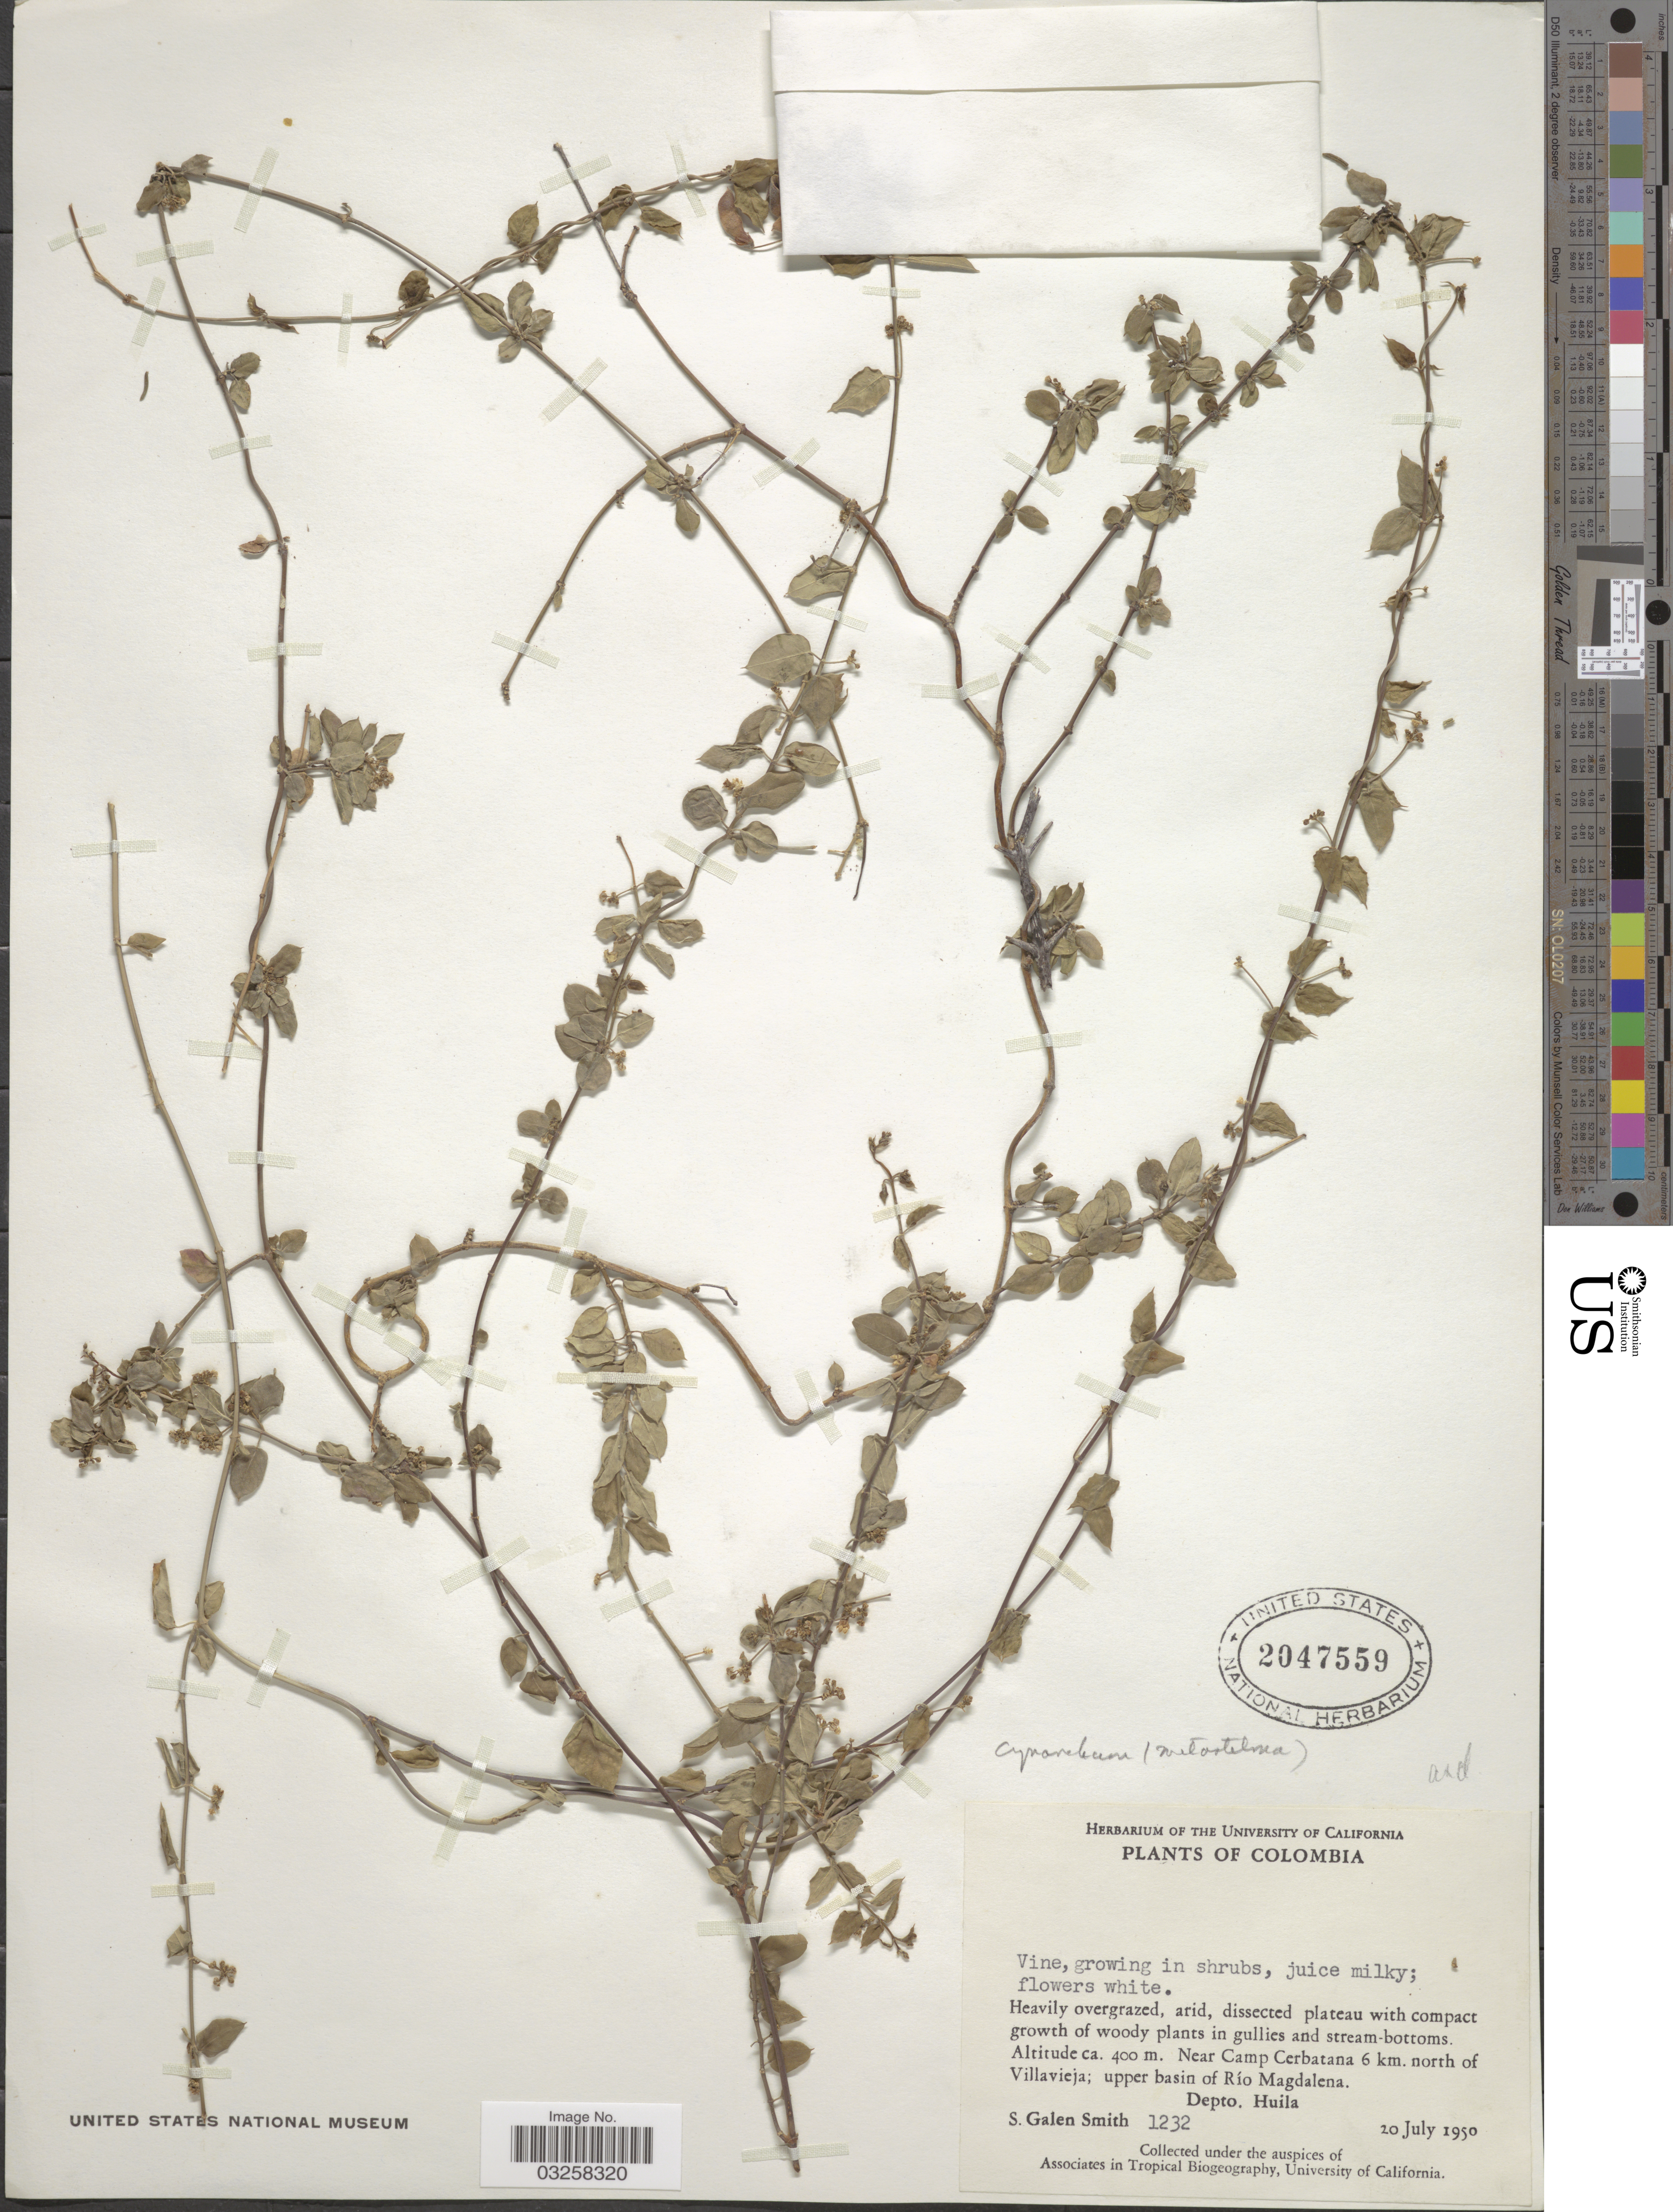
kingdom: Plantae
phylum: Tracheophyta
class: Magnoliopsida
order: Gentianales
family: Apocynaceae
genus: Metastelma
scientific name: Metastelma sp.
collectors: S. G. Smith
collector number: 1232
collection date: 1950-07-20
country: Colombia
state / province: Huila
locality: Near Camp Cerbatana 6 km. north of Villavieja; upper basin of Río Magdalena. Depto. Huila.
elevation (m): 400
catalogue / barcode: US 2047559